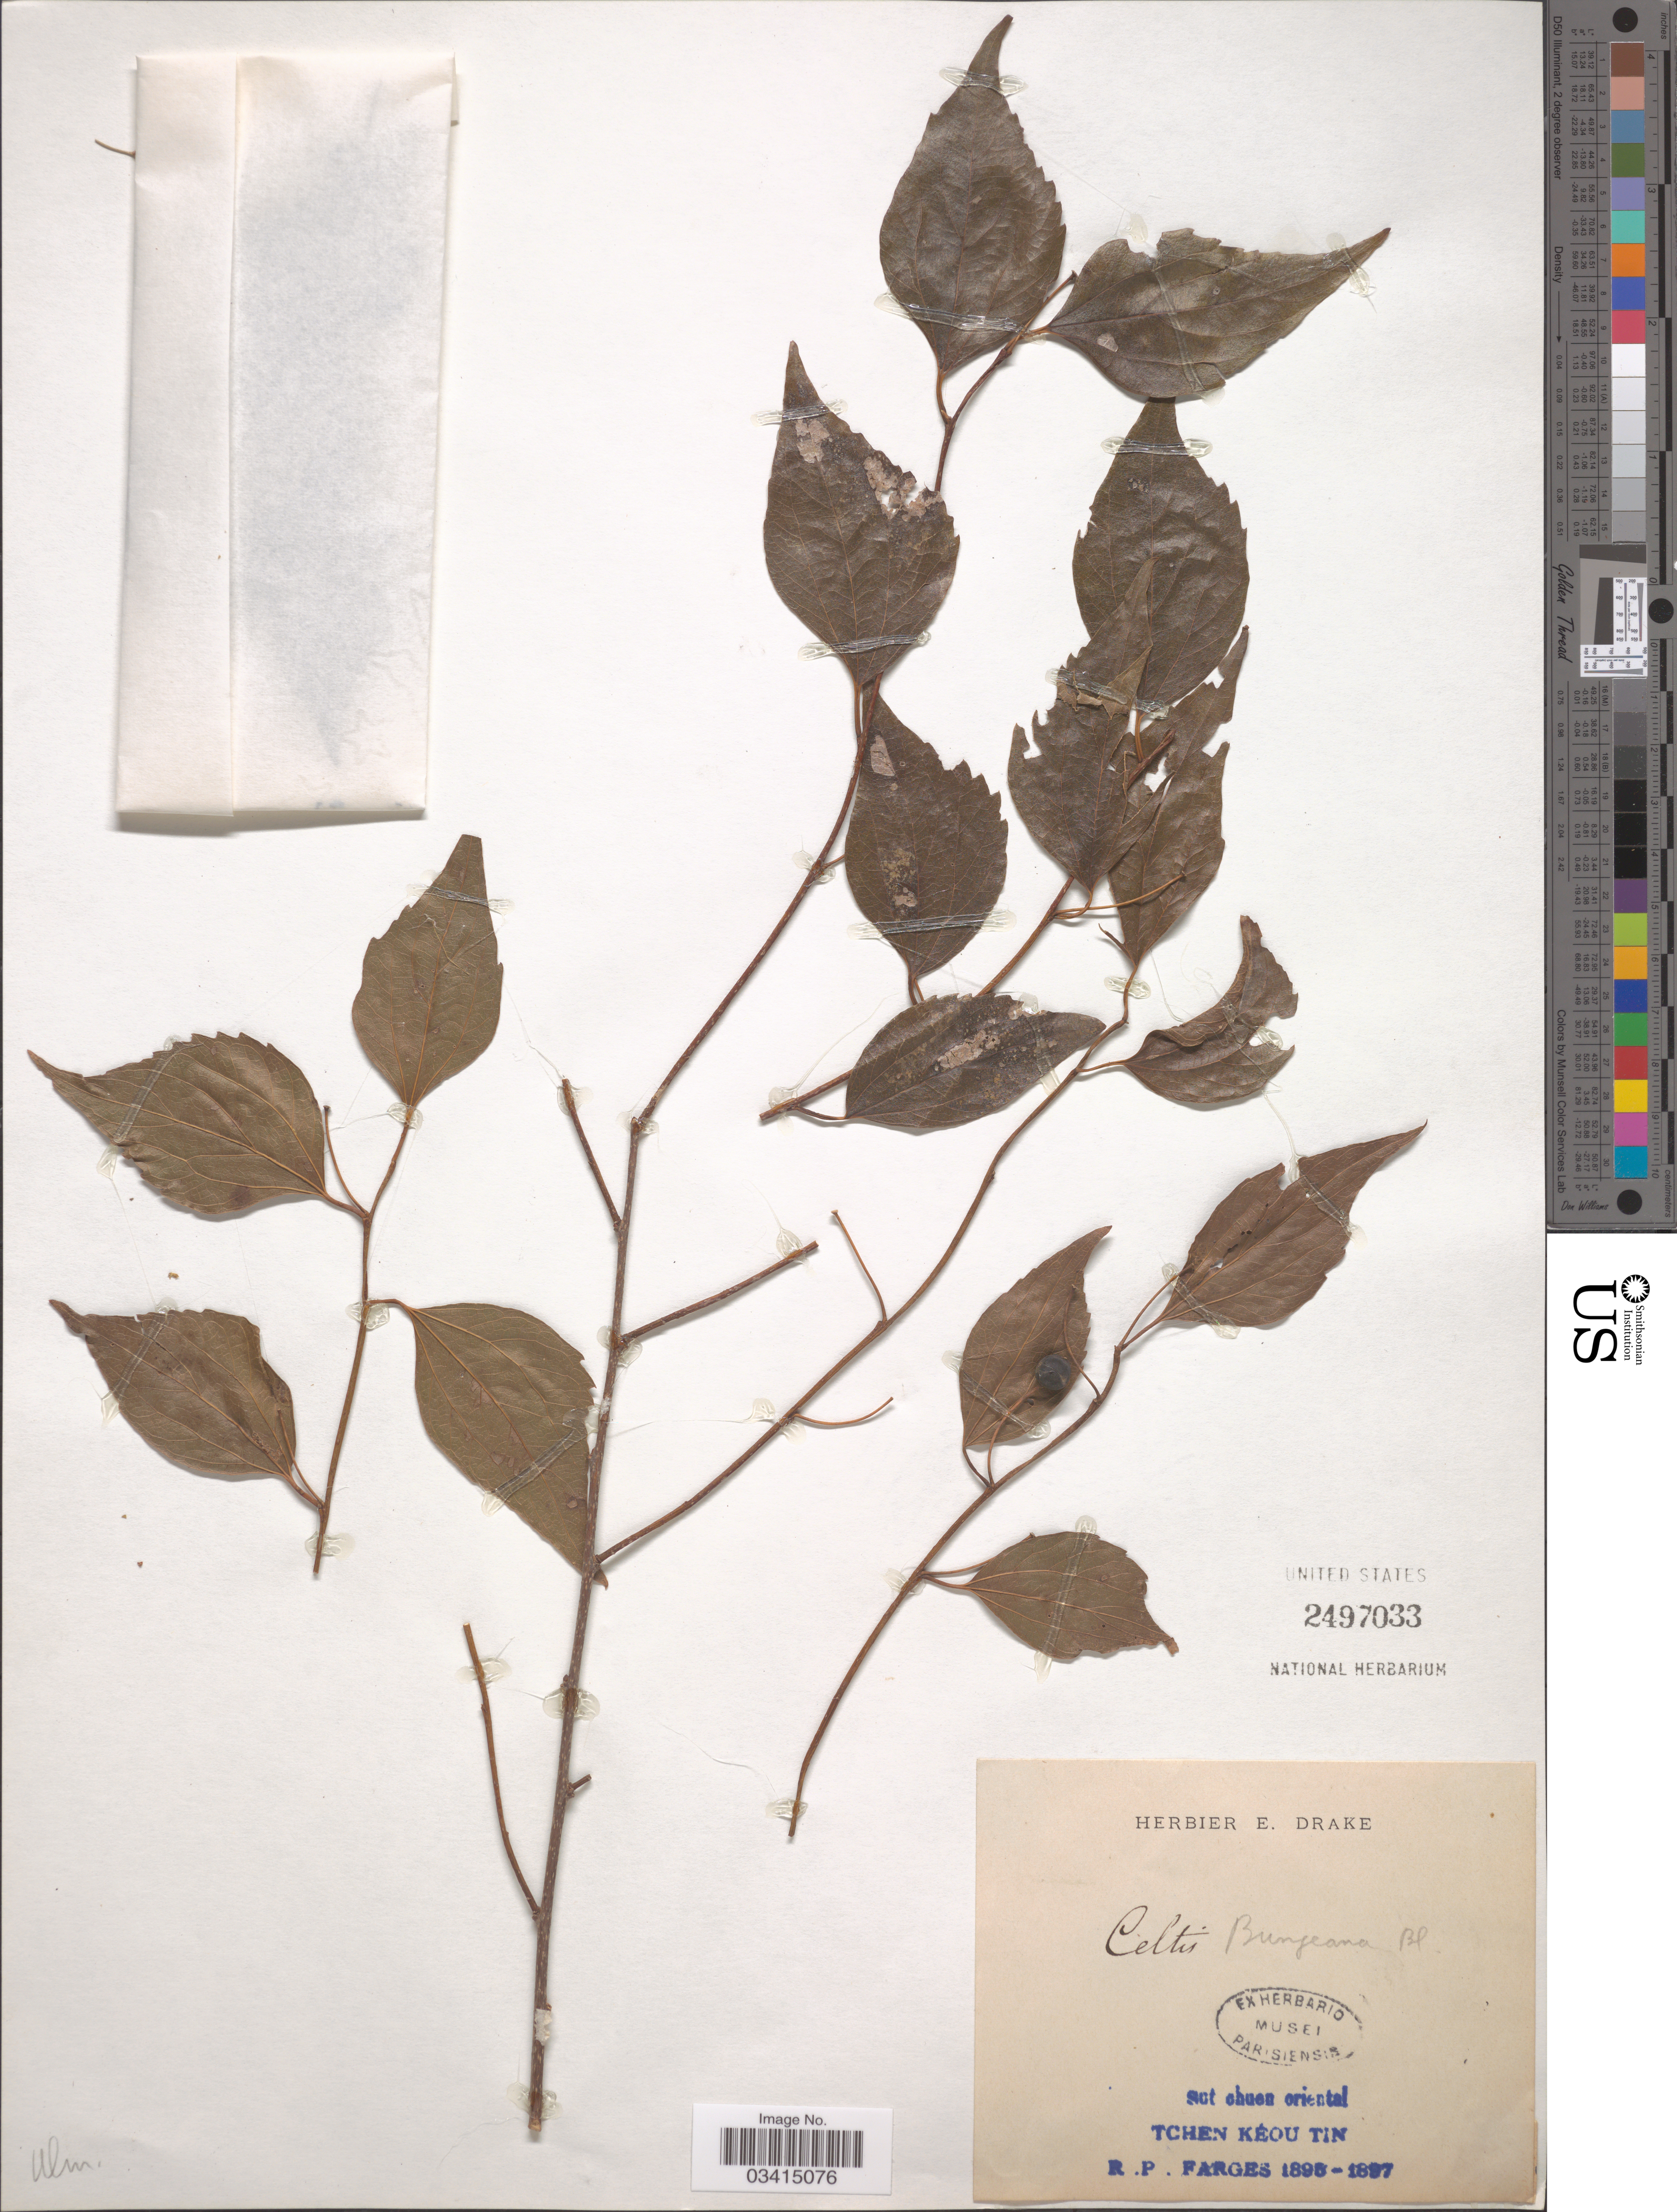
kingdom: Plantae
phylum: Tracheophyta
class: Magnoliopsida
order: Rosales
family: Cannabaceae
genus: Celtis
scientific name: Celtis bungeana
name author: Blume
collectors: R. Farges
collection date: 1895/1897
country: China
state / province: Sichuan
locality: Sut chuen oriental. Tchen Kéou Tin.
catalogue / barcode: US 2497033